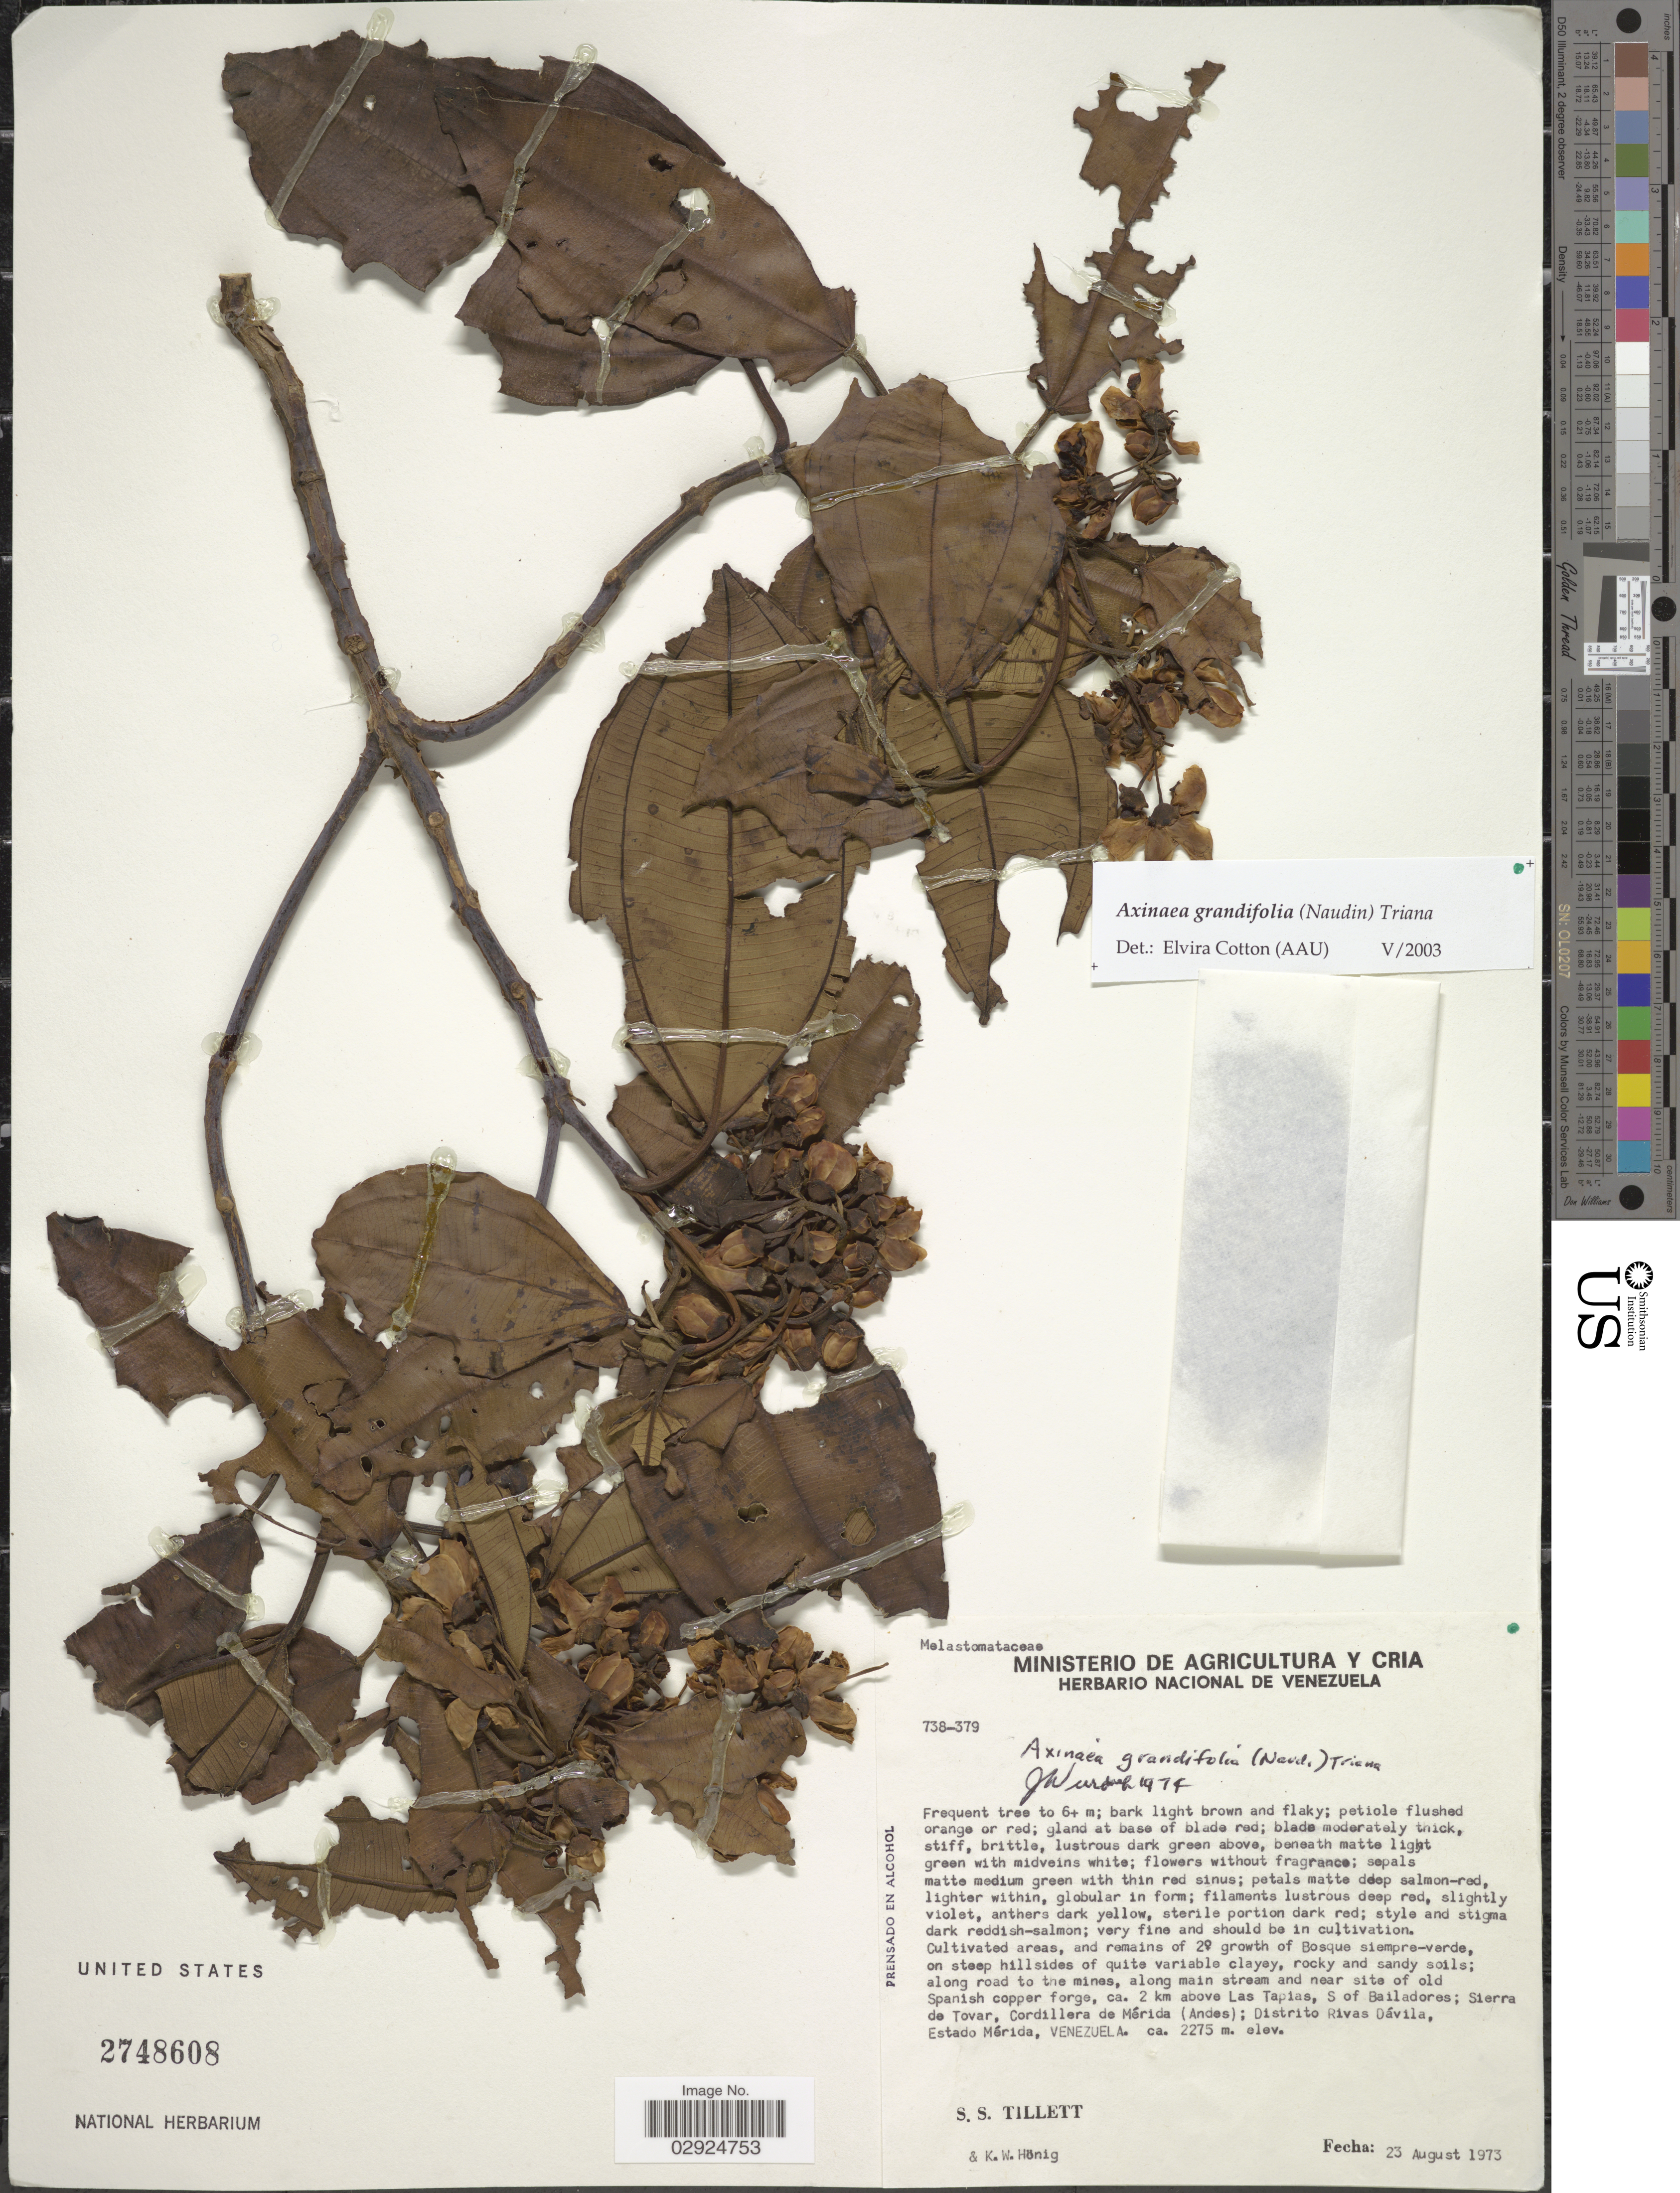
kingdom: Plantae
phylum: Tracheophyta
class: Magnoliopsida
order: Myrtales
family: Melastomataceae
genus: Axinaea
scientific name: Axinaea grandifolia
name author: (Naudin) Triana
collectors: S. S. Tillett & K. Hönig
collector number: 738-379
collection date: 1973-08-23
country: Venezuela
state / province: Mérida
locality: Along main stream and near site of old Spanish copper forge, ca. 2 km above Las Tapias, S of Bailadores; Sierra de Tovar, Cordillera de Mérida (Andes); Distrito Rivas Dávila, Estado Mérida.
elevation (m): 2275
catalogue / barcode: US 2748608